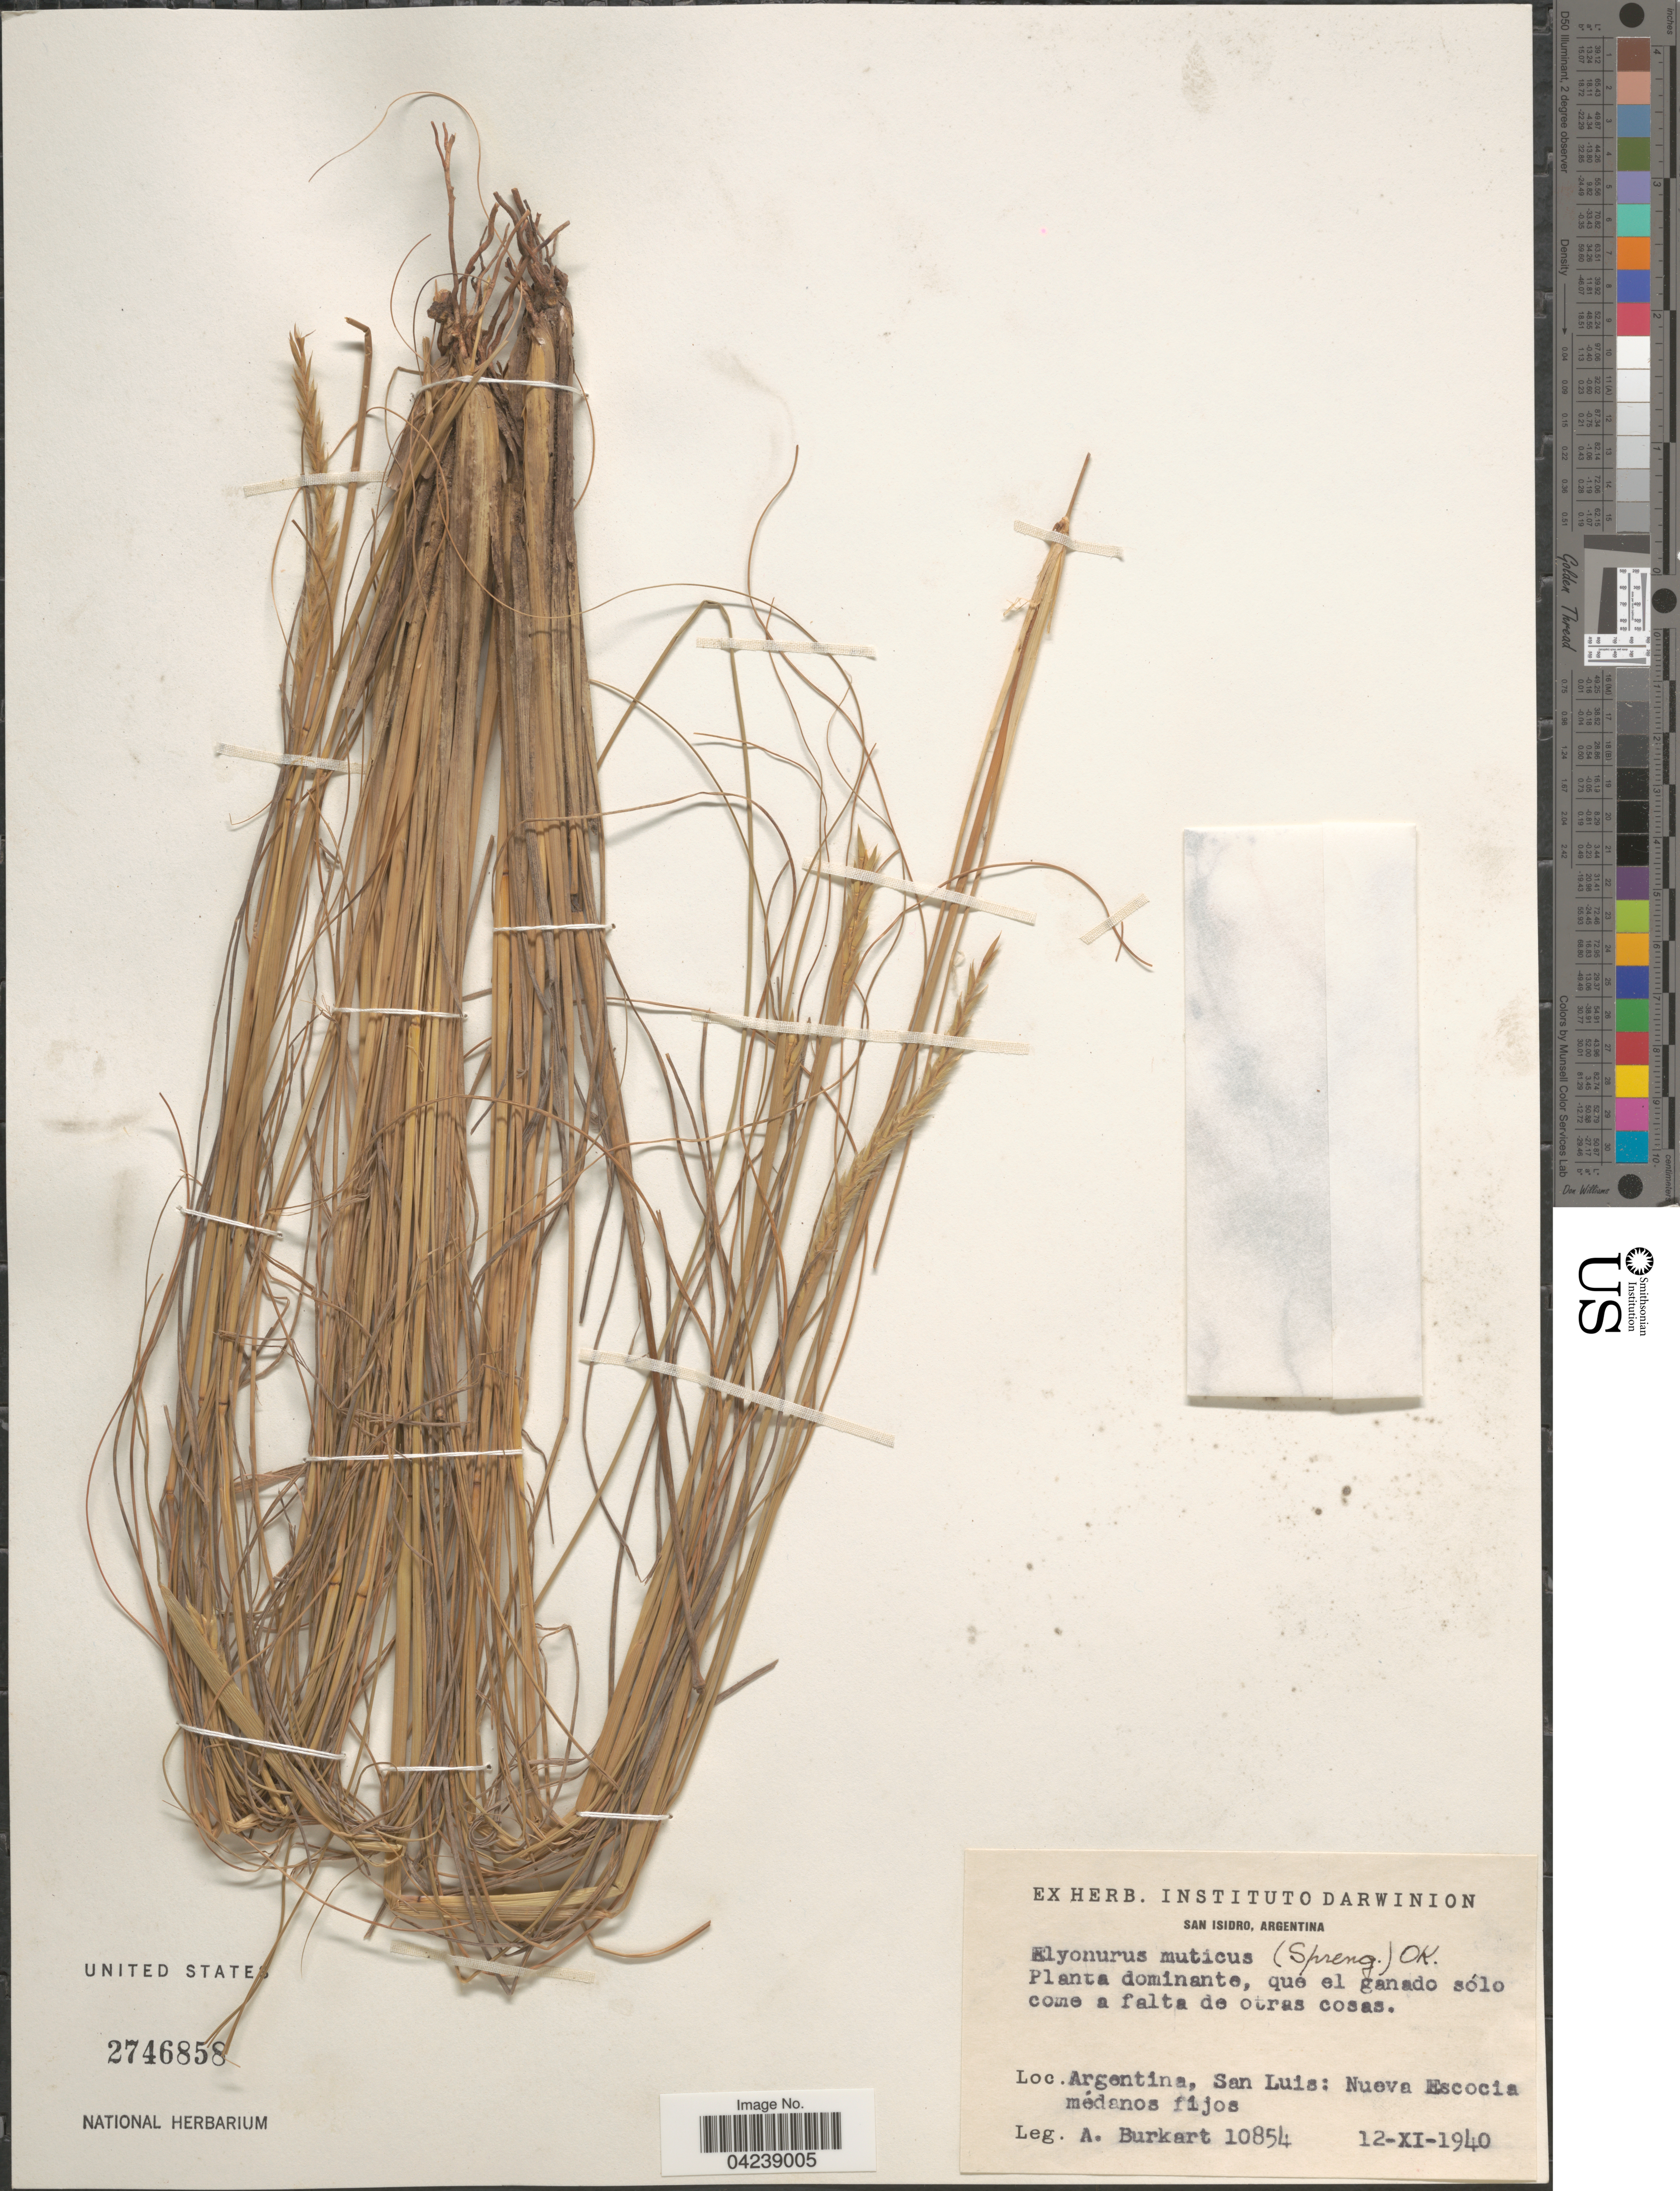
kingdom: Plantae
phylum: Tracheophyta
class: Liliopsida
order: Poales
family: Poaceae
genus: Elionurus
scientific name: Elionurus muticus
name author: (Spreng.) Kuntze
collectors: A. E. Burkart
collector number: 10854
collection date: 1940-11-12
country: Argentina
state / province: San Luis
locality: Nueva Escocia médanos fijos.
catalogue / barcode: US 2746858